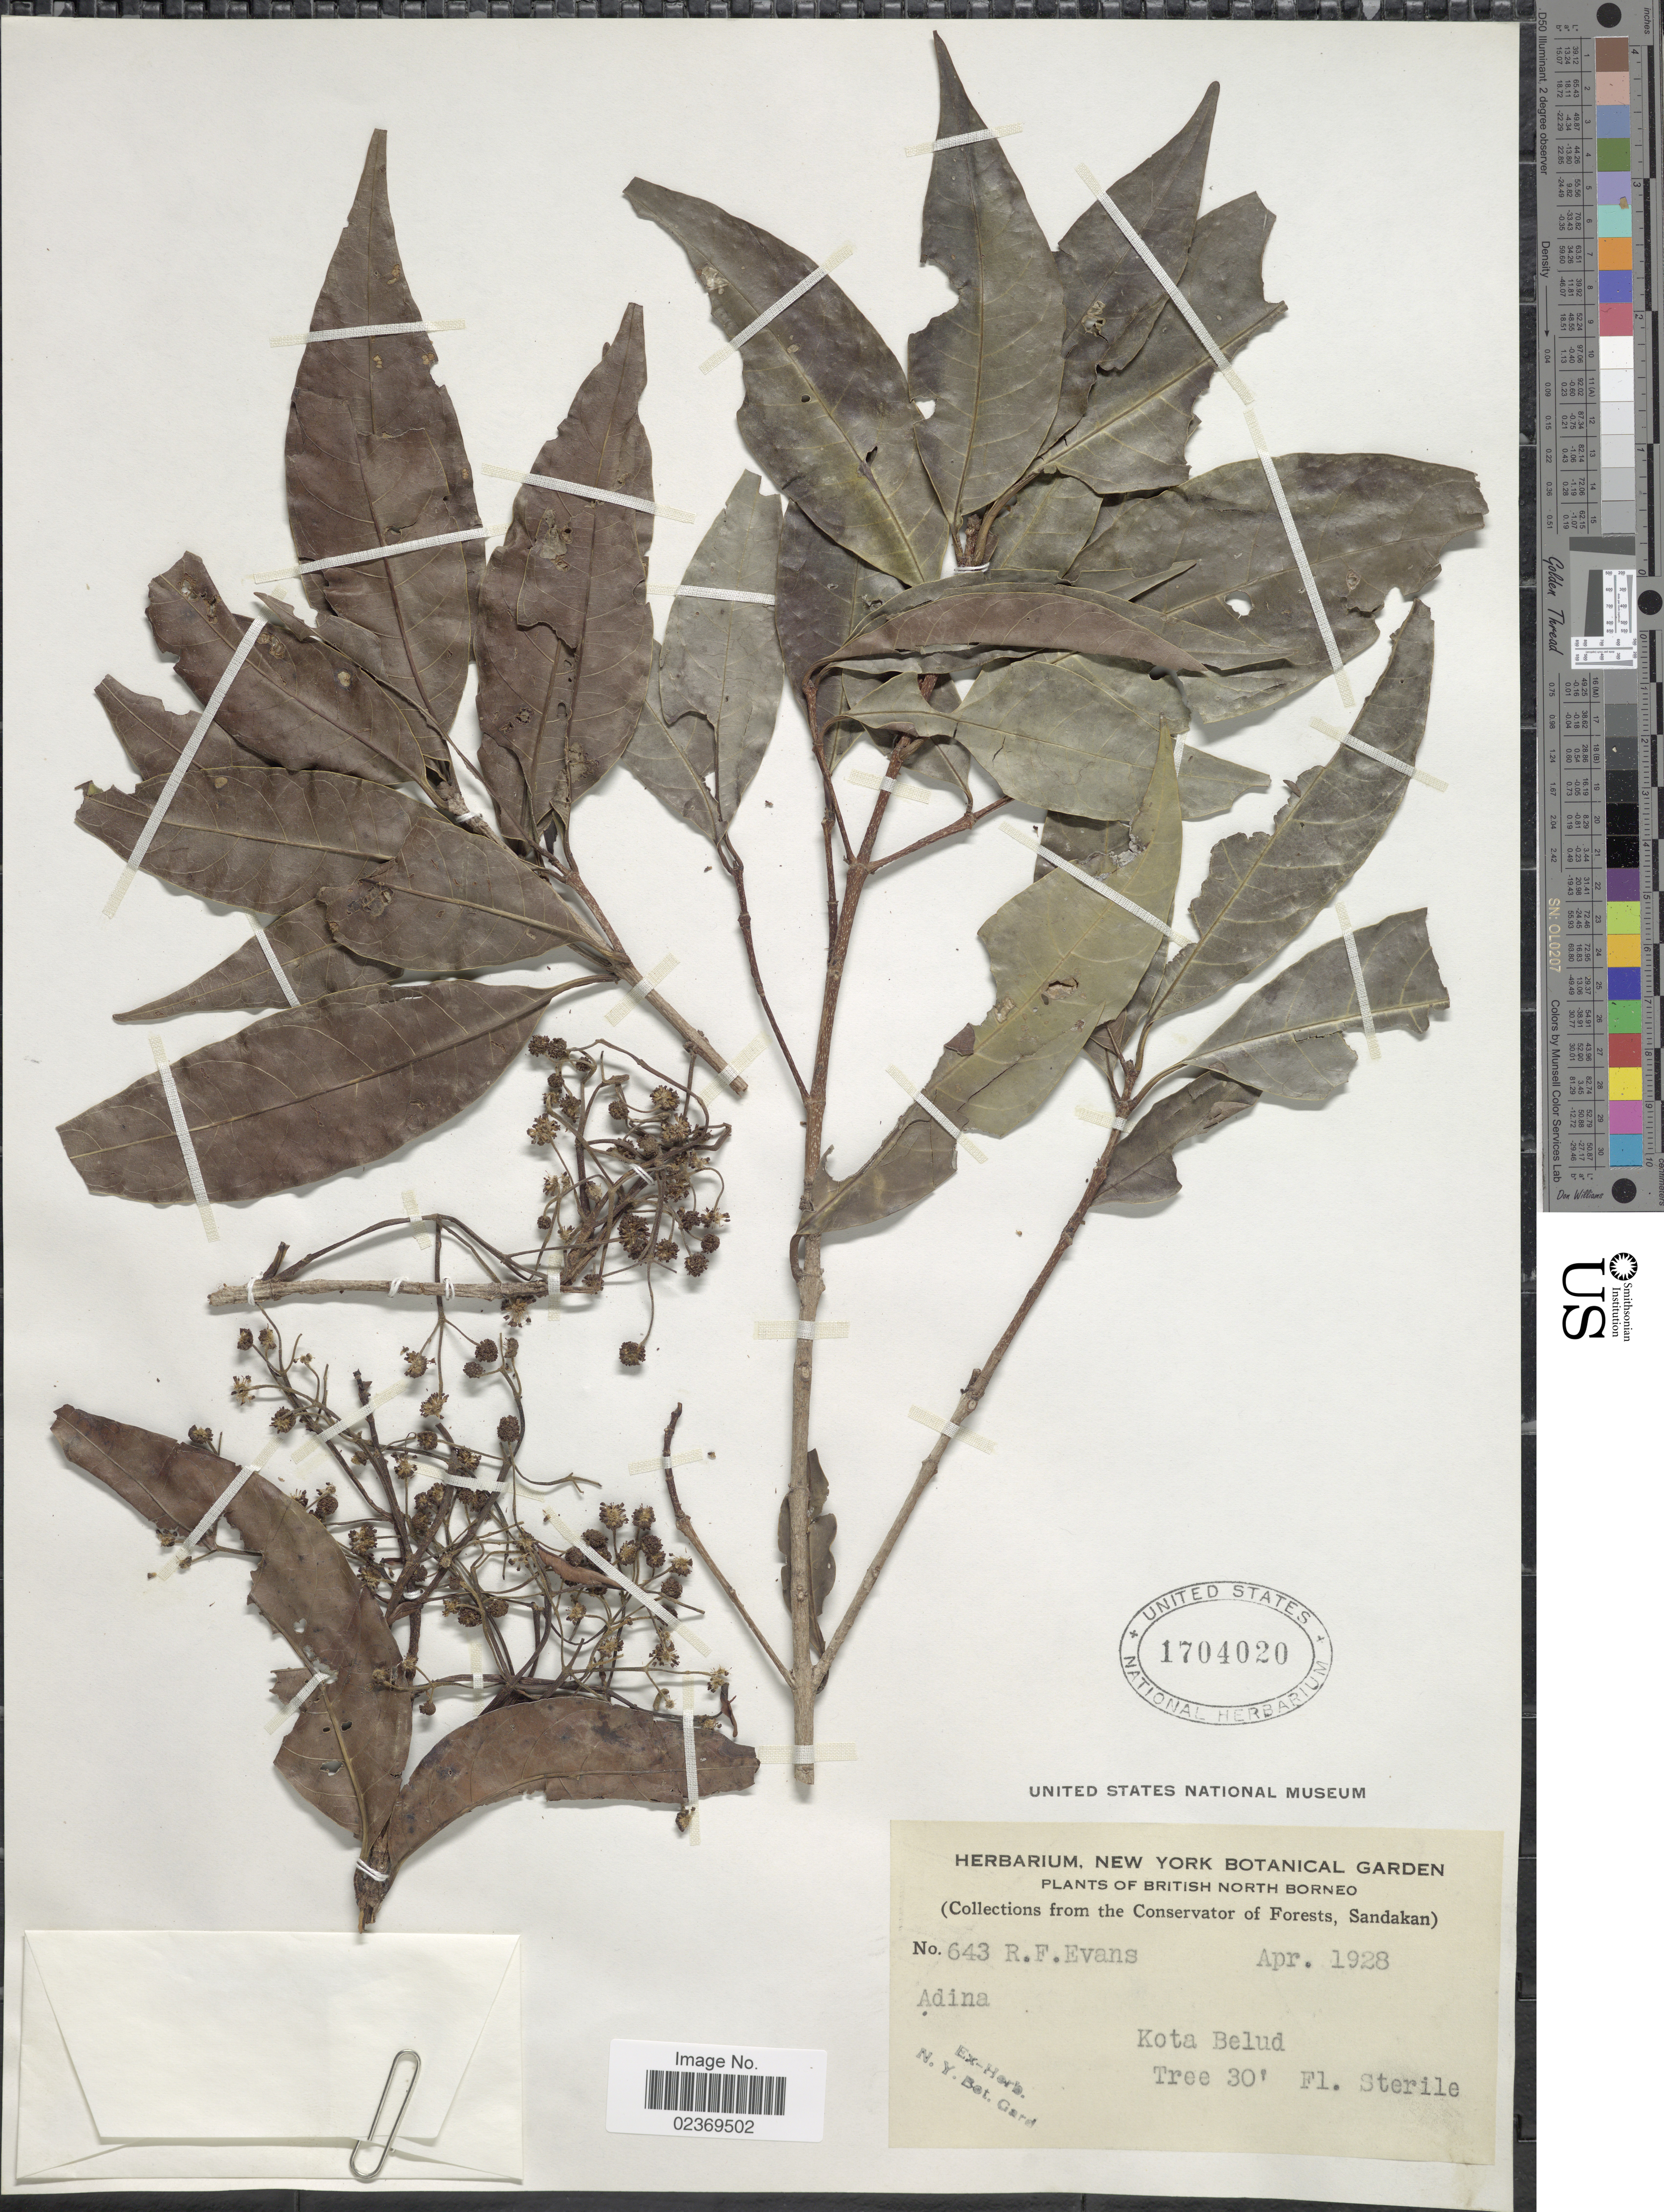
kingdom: Plantae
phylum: Tracheophyta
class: Magnoliopsida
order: Gentianales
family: Rubiaceae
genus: Adina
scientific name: Adina sp.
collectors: R. Evans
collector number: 643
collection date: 1928-04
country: Malaysia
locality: British North Borneo, Kota Belud.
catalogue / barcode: US 1704020